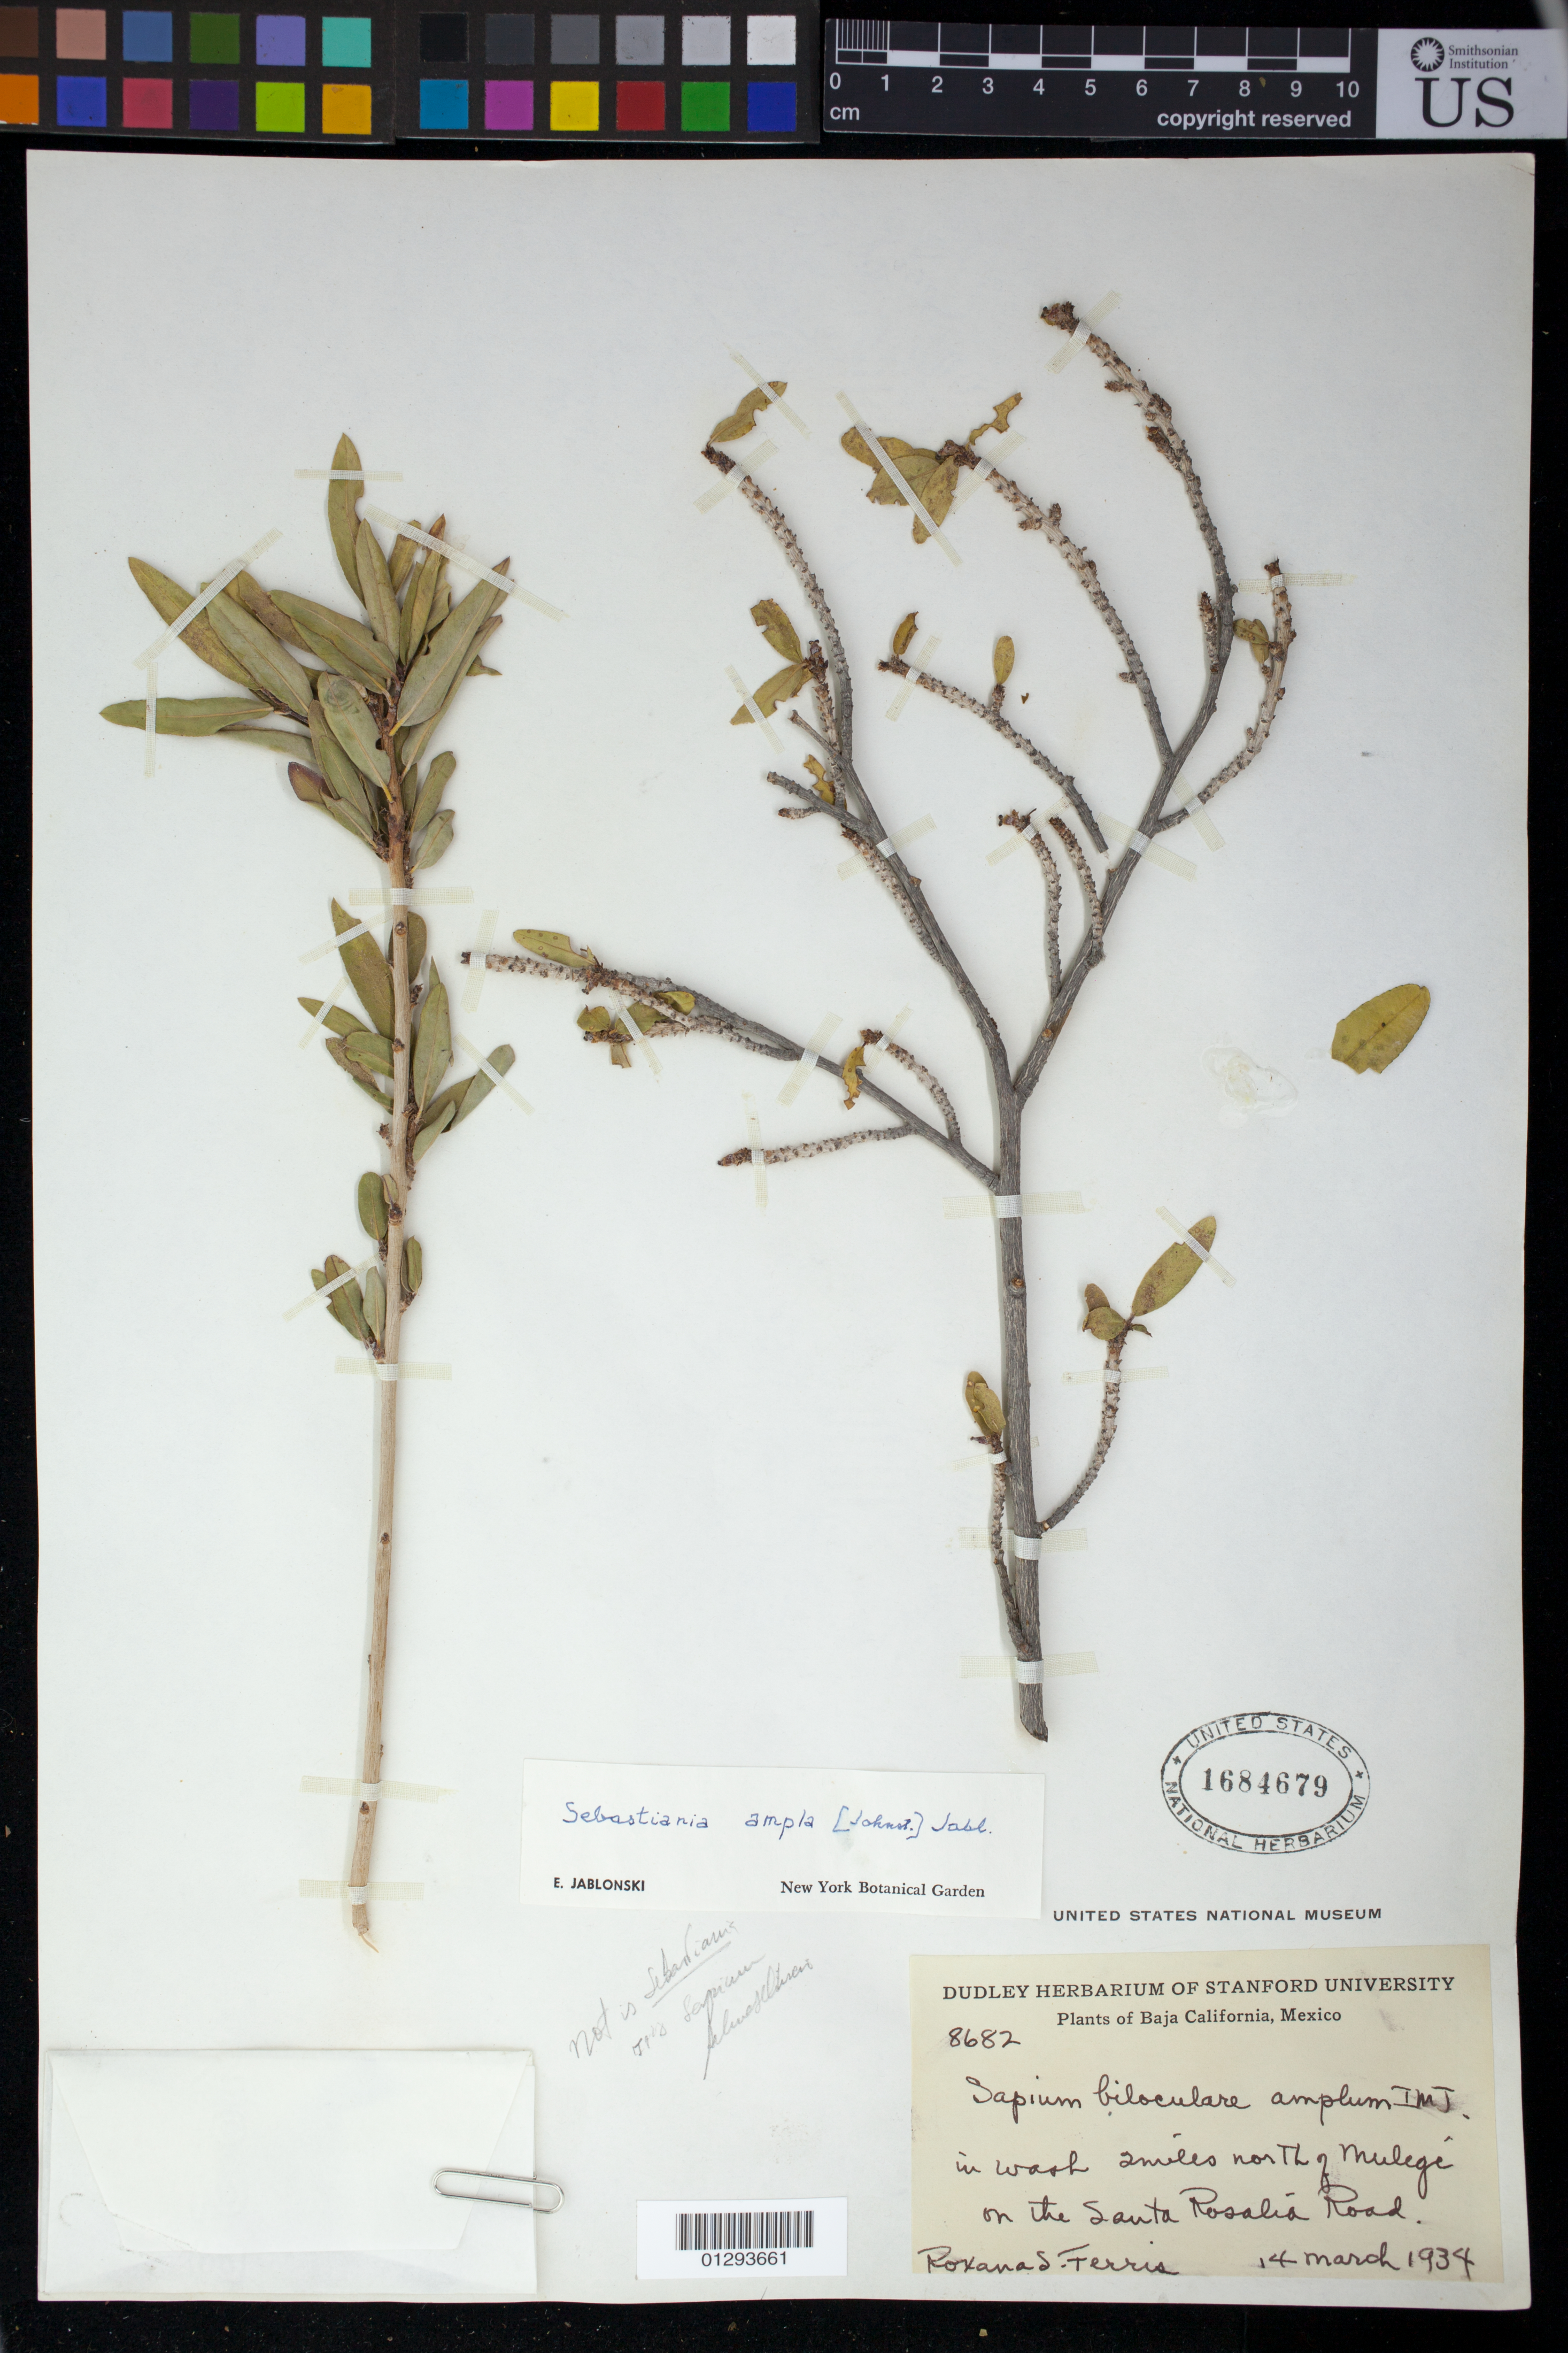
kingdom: Plantae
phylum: Tracheophyta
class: Magnoliopsida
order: Malpighiales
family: Euphorbiaceae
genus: Sebastiania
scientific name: Sebastiania ampla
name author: (I.M. Johnst.) Jabl.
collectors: R. S. Ferris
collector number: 8682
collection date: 1934-03-14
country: Mexico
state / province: Baja California Sur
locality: In wash 2 miles north of Mulege on the Santa Rosaliá Road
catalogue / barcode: US 1684679